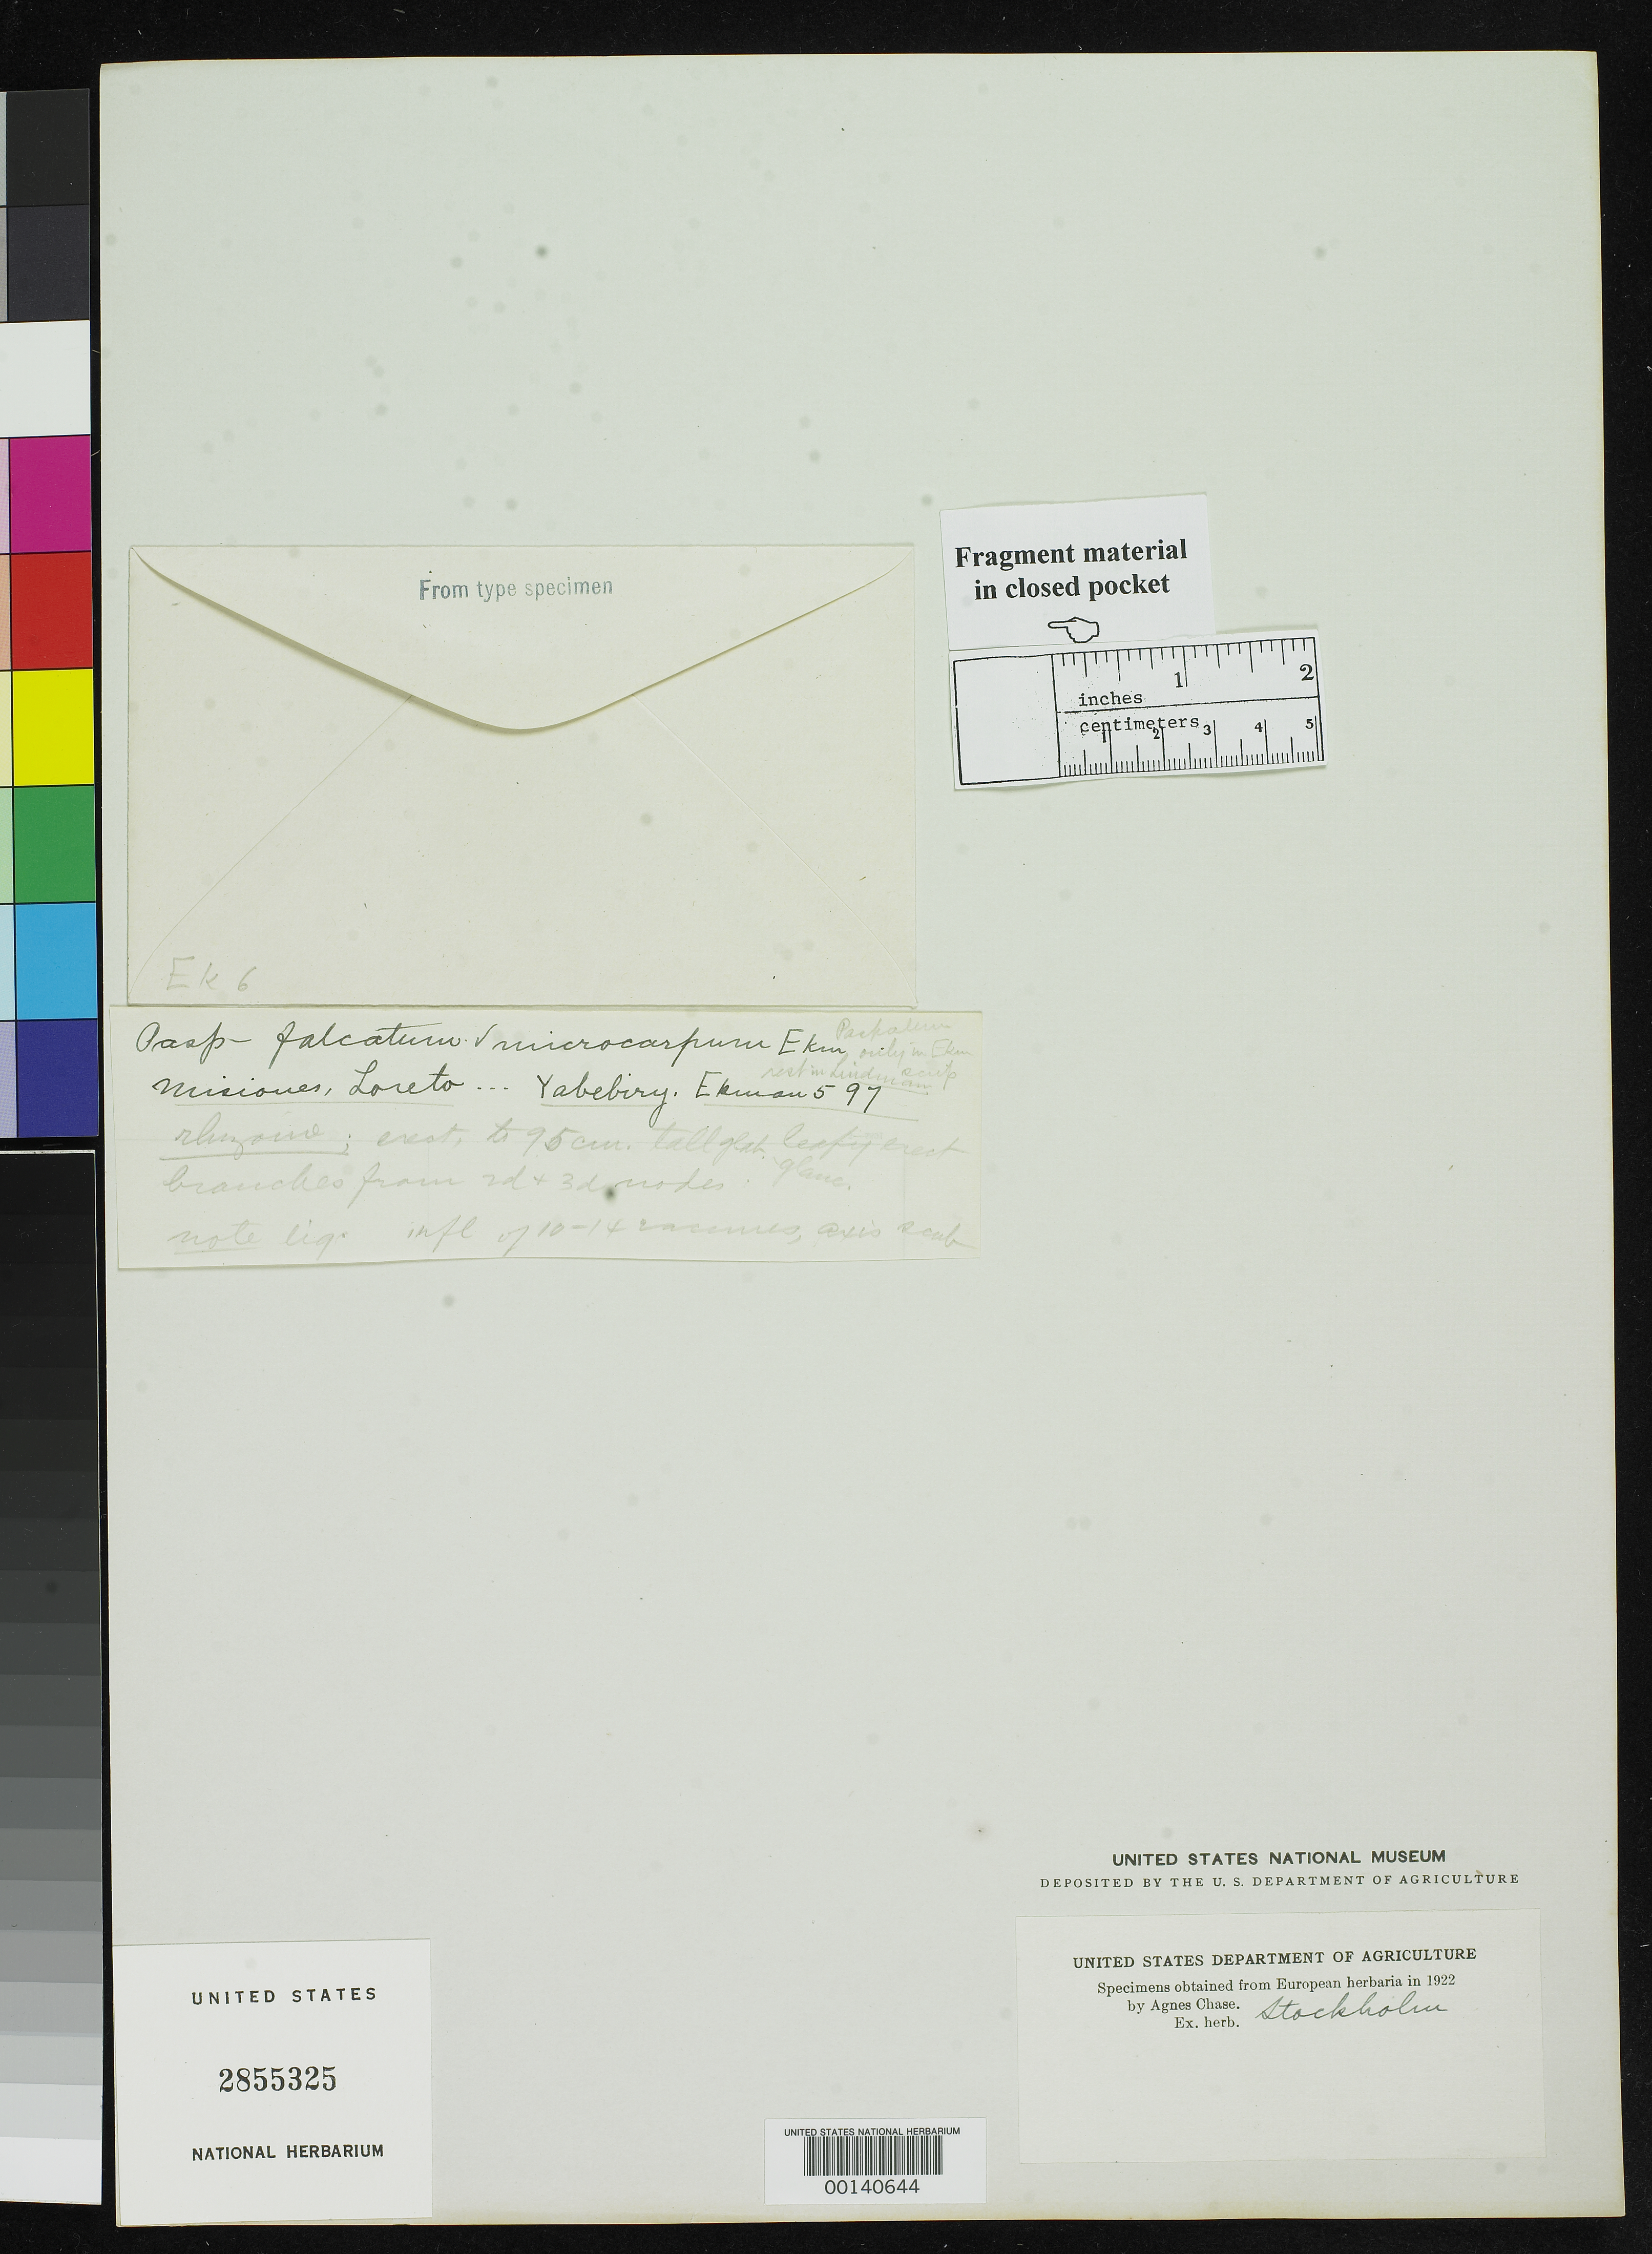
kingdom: Plantae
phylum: Tracheophyta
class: Liliopsida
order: Poales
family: Poaceae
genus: Paspalum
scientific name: Paspalum falcatum subsp. microcarpum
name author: Ekman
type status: Type Fragment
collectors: E. L. Ekman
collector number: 597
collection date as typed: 14 Jan 1908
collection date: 1908-01-14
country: Argentina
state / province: Misiones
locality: Loreto, Yabebiry.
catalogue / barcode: US 2855325